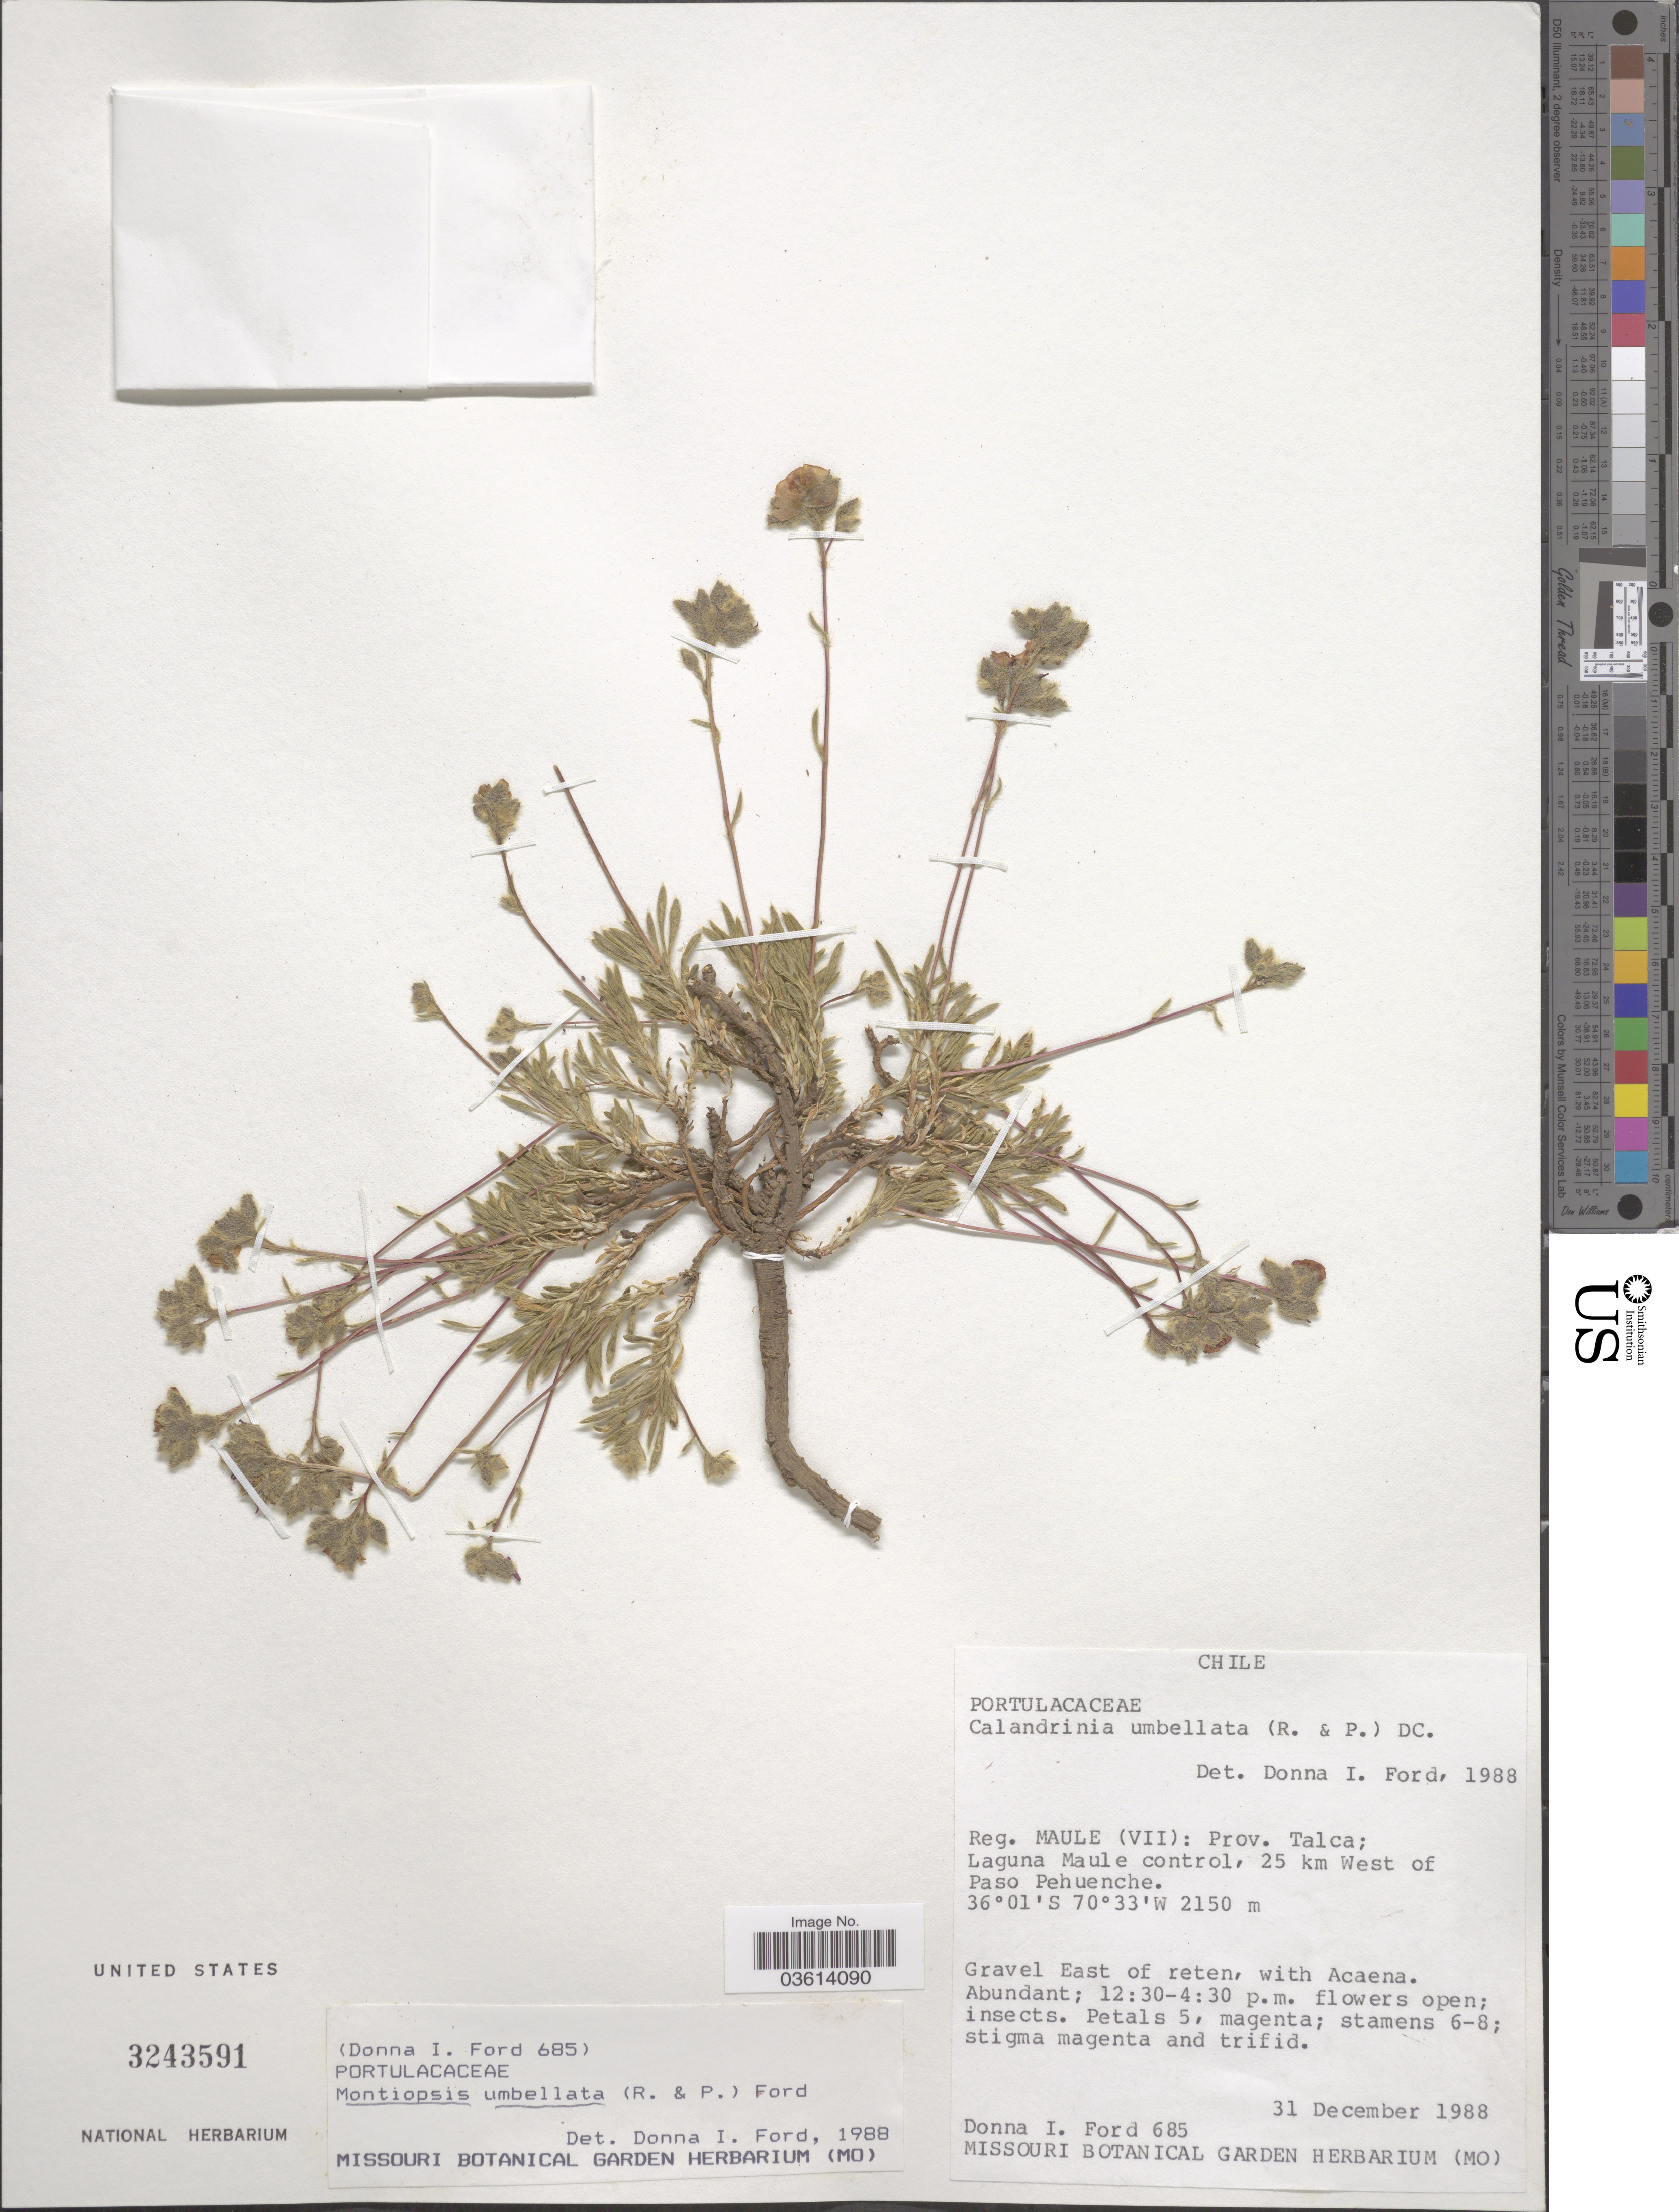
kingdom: Plantae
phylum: Tracheophyta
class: Magnoliopsida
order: Caryophyllales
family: Montiaceae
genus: Montiopsis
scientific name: Montiopsis umbellata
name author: (Ruiz & Pav.) D.I. Ford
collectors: Ford, D.I.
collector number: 685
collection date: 1988-12-31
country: Chile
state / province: Maule (VII)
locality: Reg. Maule (VII): Prov. Talca; Laguna Maule control, 25 km West of Paso Pehuenche.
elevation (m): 2150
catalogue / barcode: US 3243591